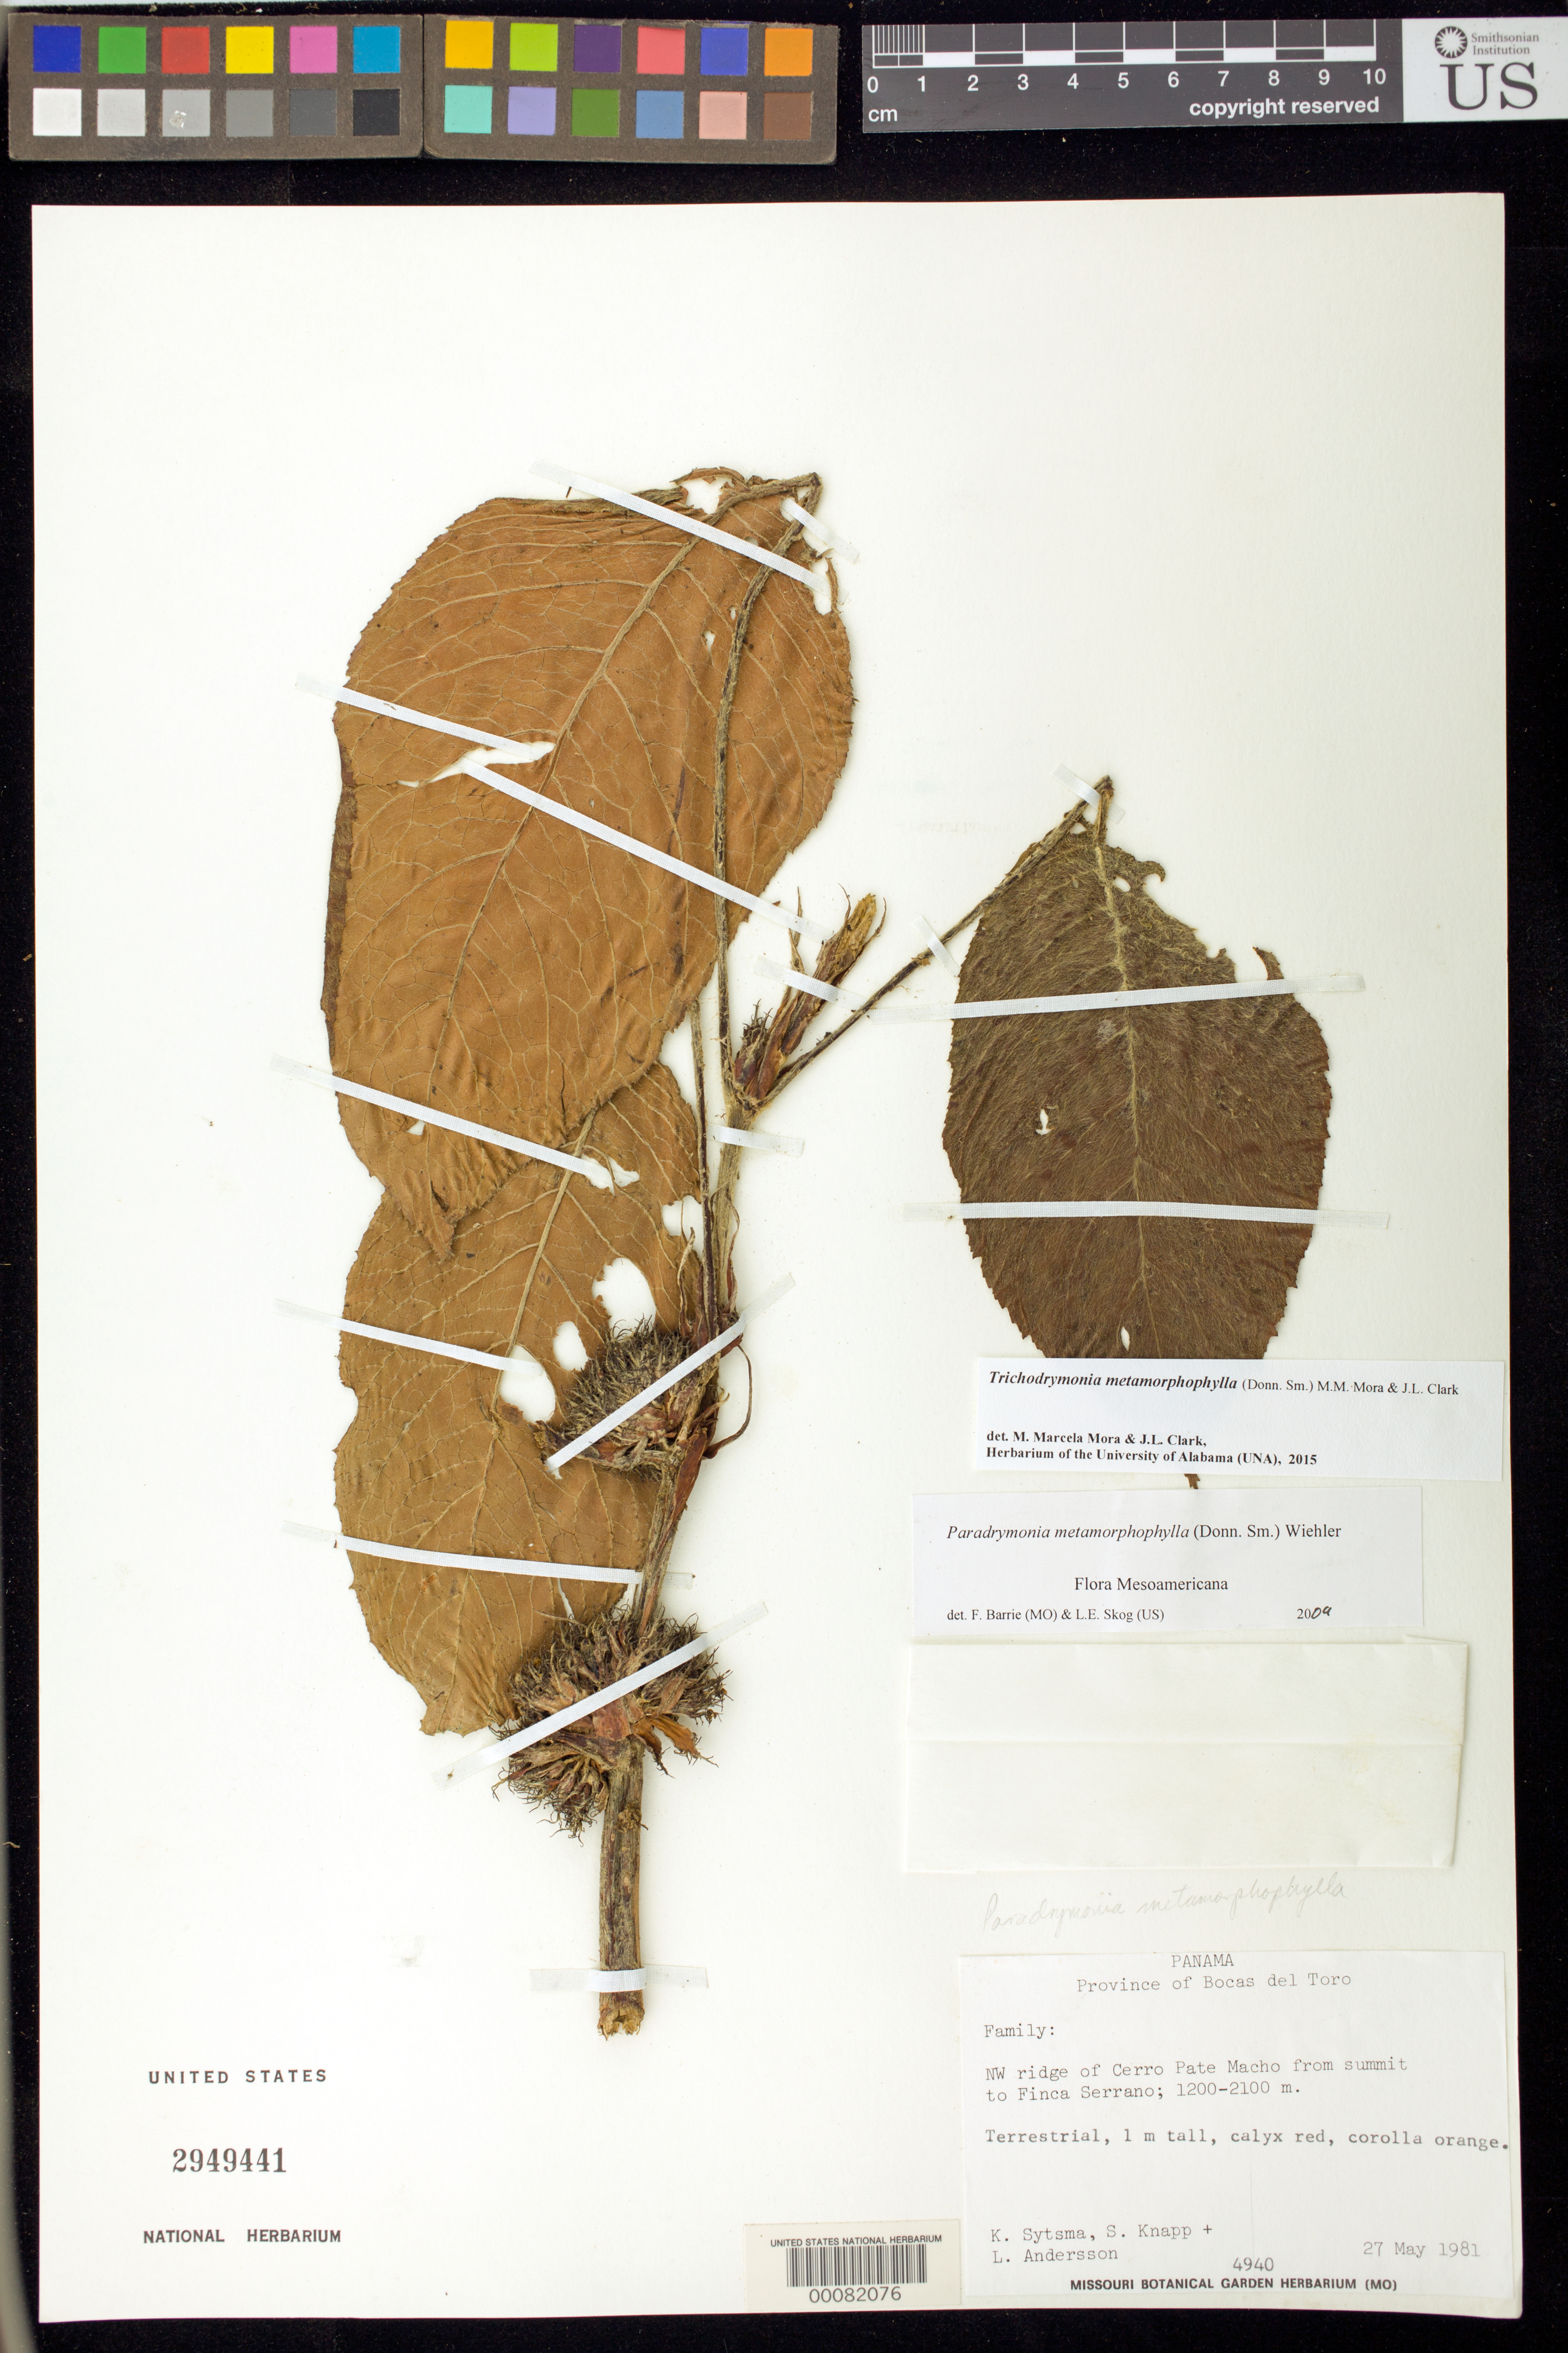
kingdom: Plantae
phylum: Tracheophyta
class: Magnoliopsida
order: Lamiales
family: Gesneriaceae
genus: Trichodrymonia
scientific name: Trichodrymonia metamorphophylla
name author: (Donn. Sm.) M.M. Mora & J.L. Clark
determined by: Mora, M. M.; Clark, J. L.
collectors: K. J. Sytsma, S. Knapp & L. Andersson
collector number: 4940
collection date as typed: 27 May 1981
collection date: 1981-05-27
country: Panama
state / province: Bocas del Toro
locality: NW ridge of Cerro Pate Macho from summit to Finca Serrano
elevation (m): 1200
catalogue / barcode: US 2949441